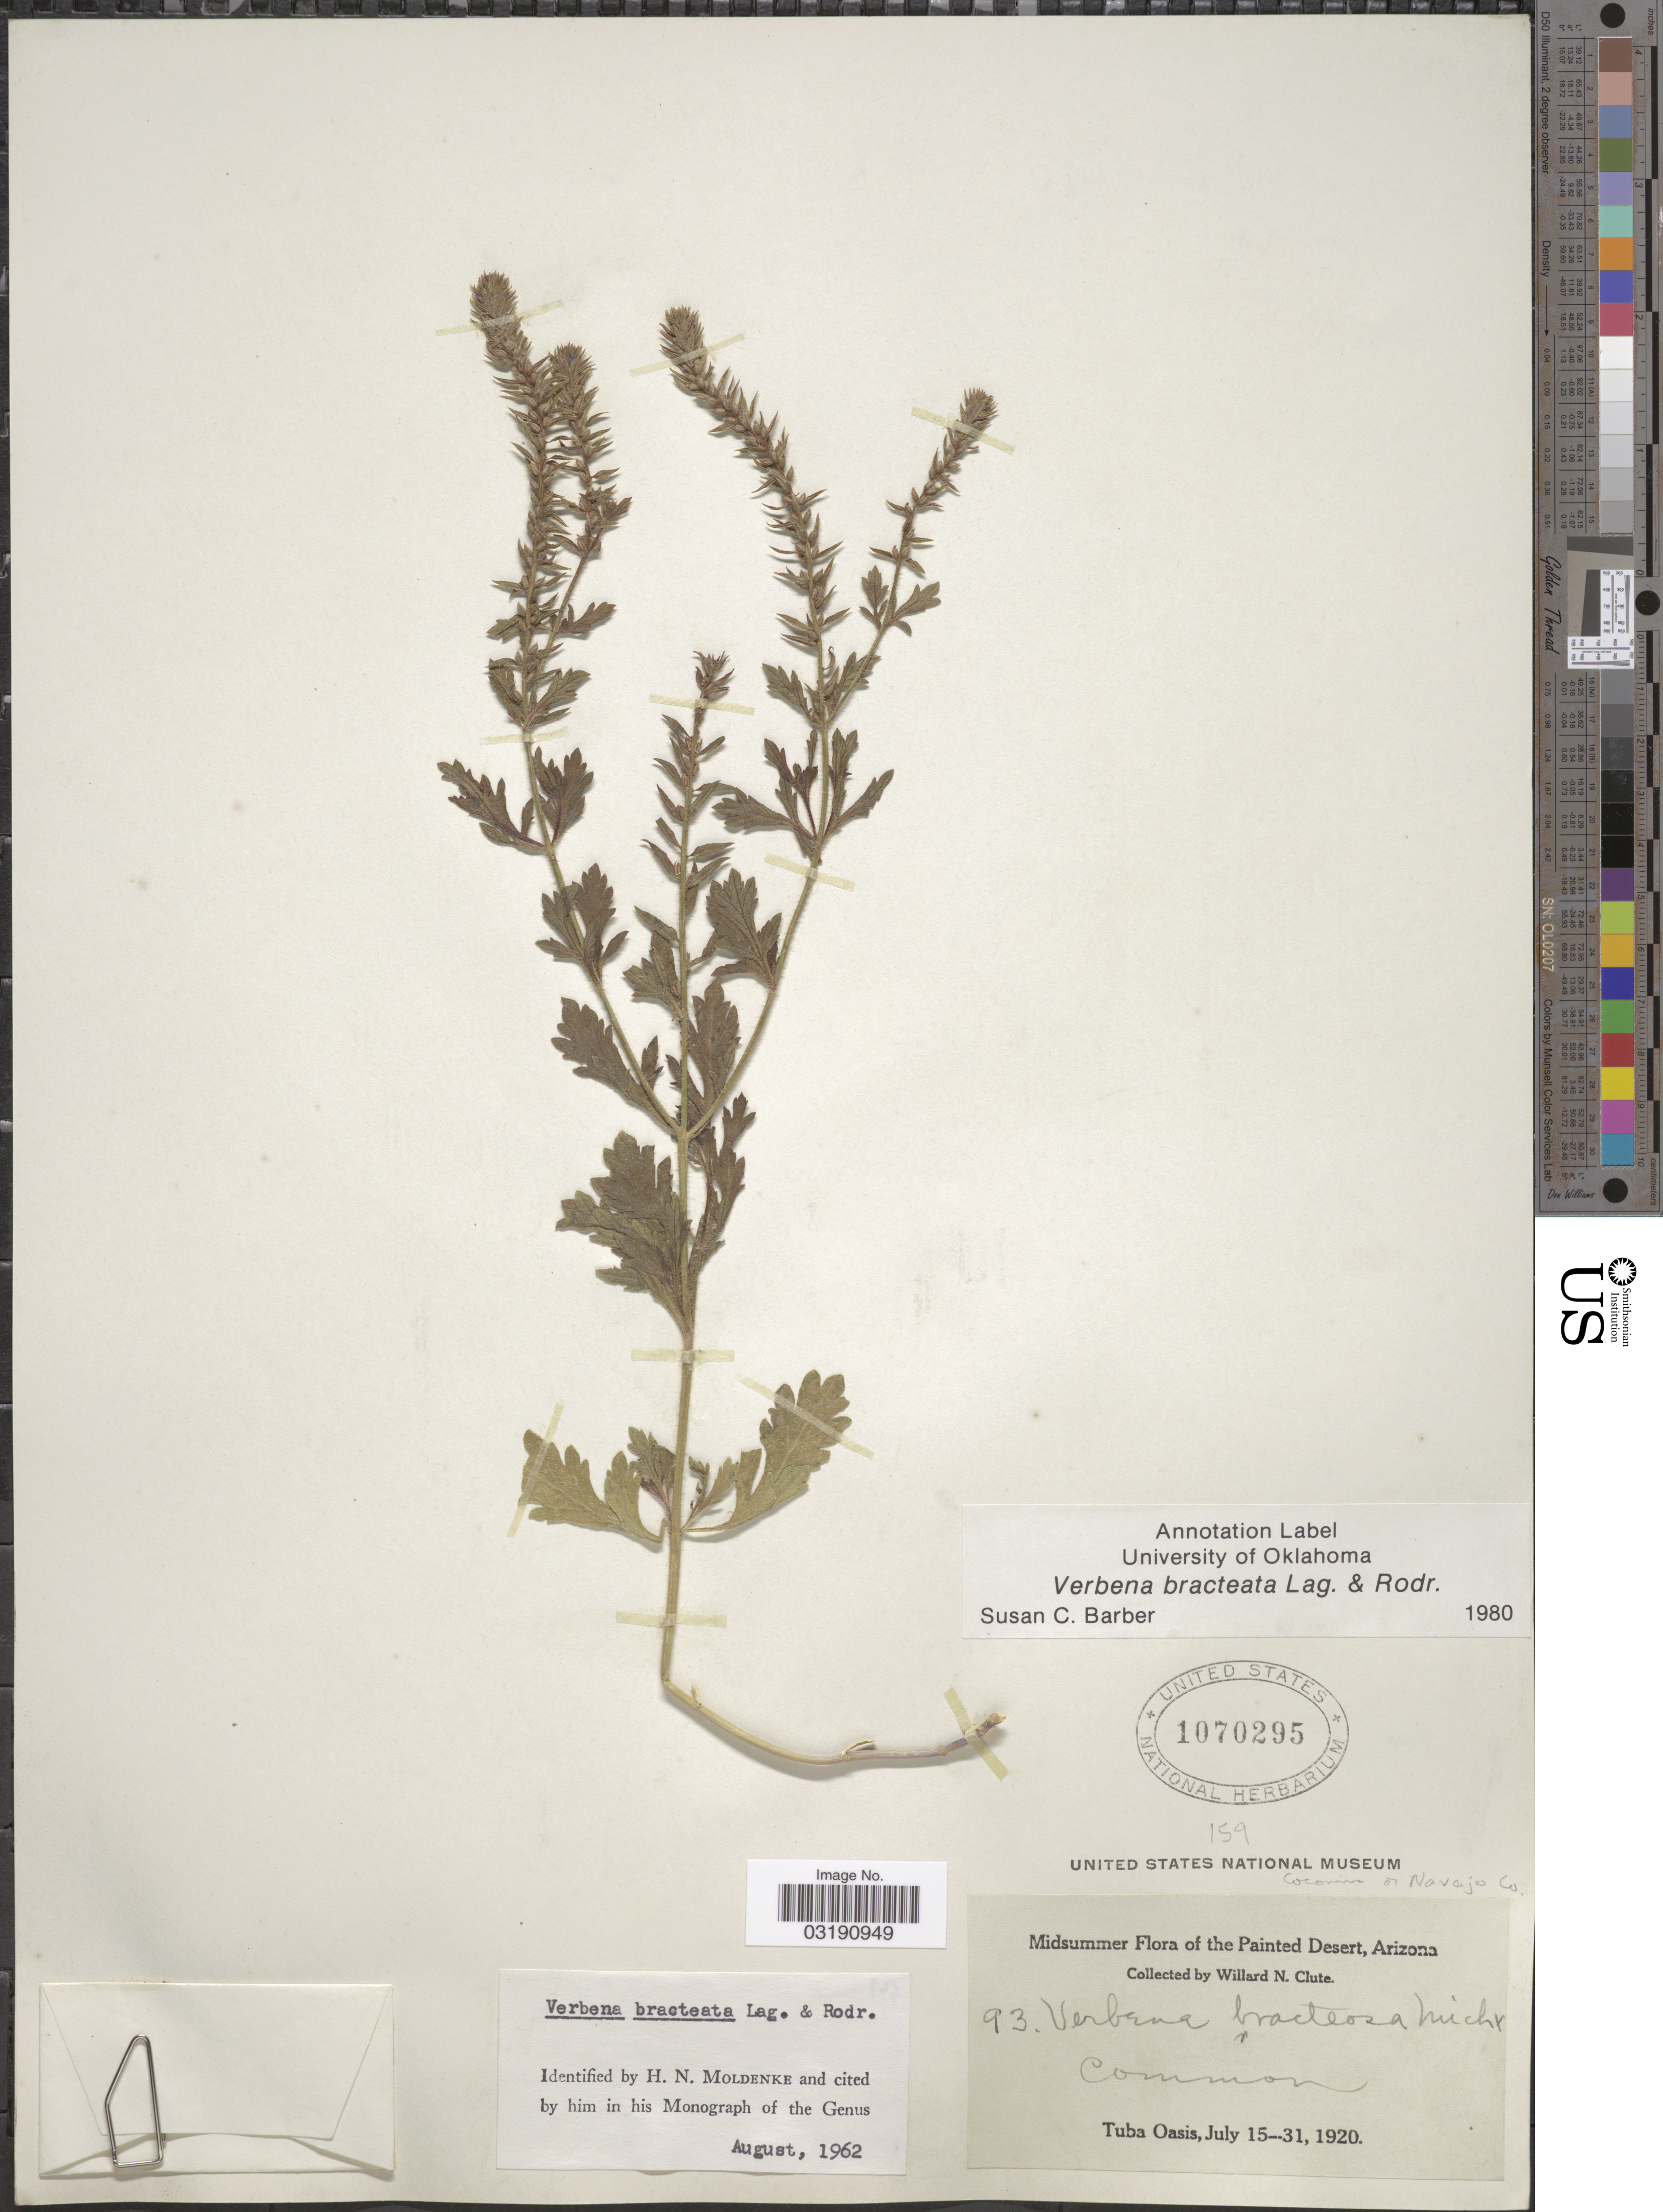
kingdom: Plantae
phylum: Tracheophyta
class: Magnoliopsida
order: Lamiales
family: Verbenaceae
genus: Verbena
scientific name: Verbena bracteata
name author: Cav. ex Lag. & Rodr.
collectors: W. N. Clute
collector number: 93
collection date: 1920-07-15/1920-07-31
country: United States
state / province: Arizona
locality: Midsummer. The Painted Desert. Tuba Oasis. Coconino or Navajo Co.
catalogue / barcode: US 1070295